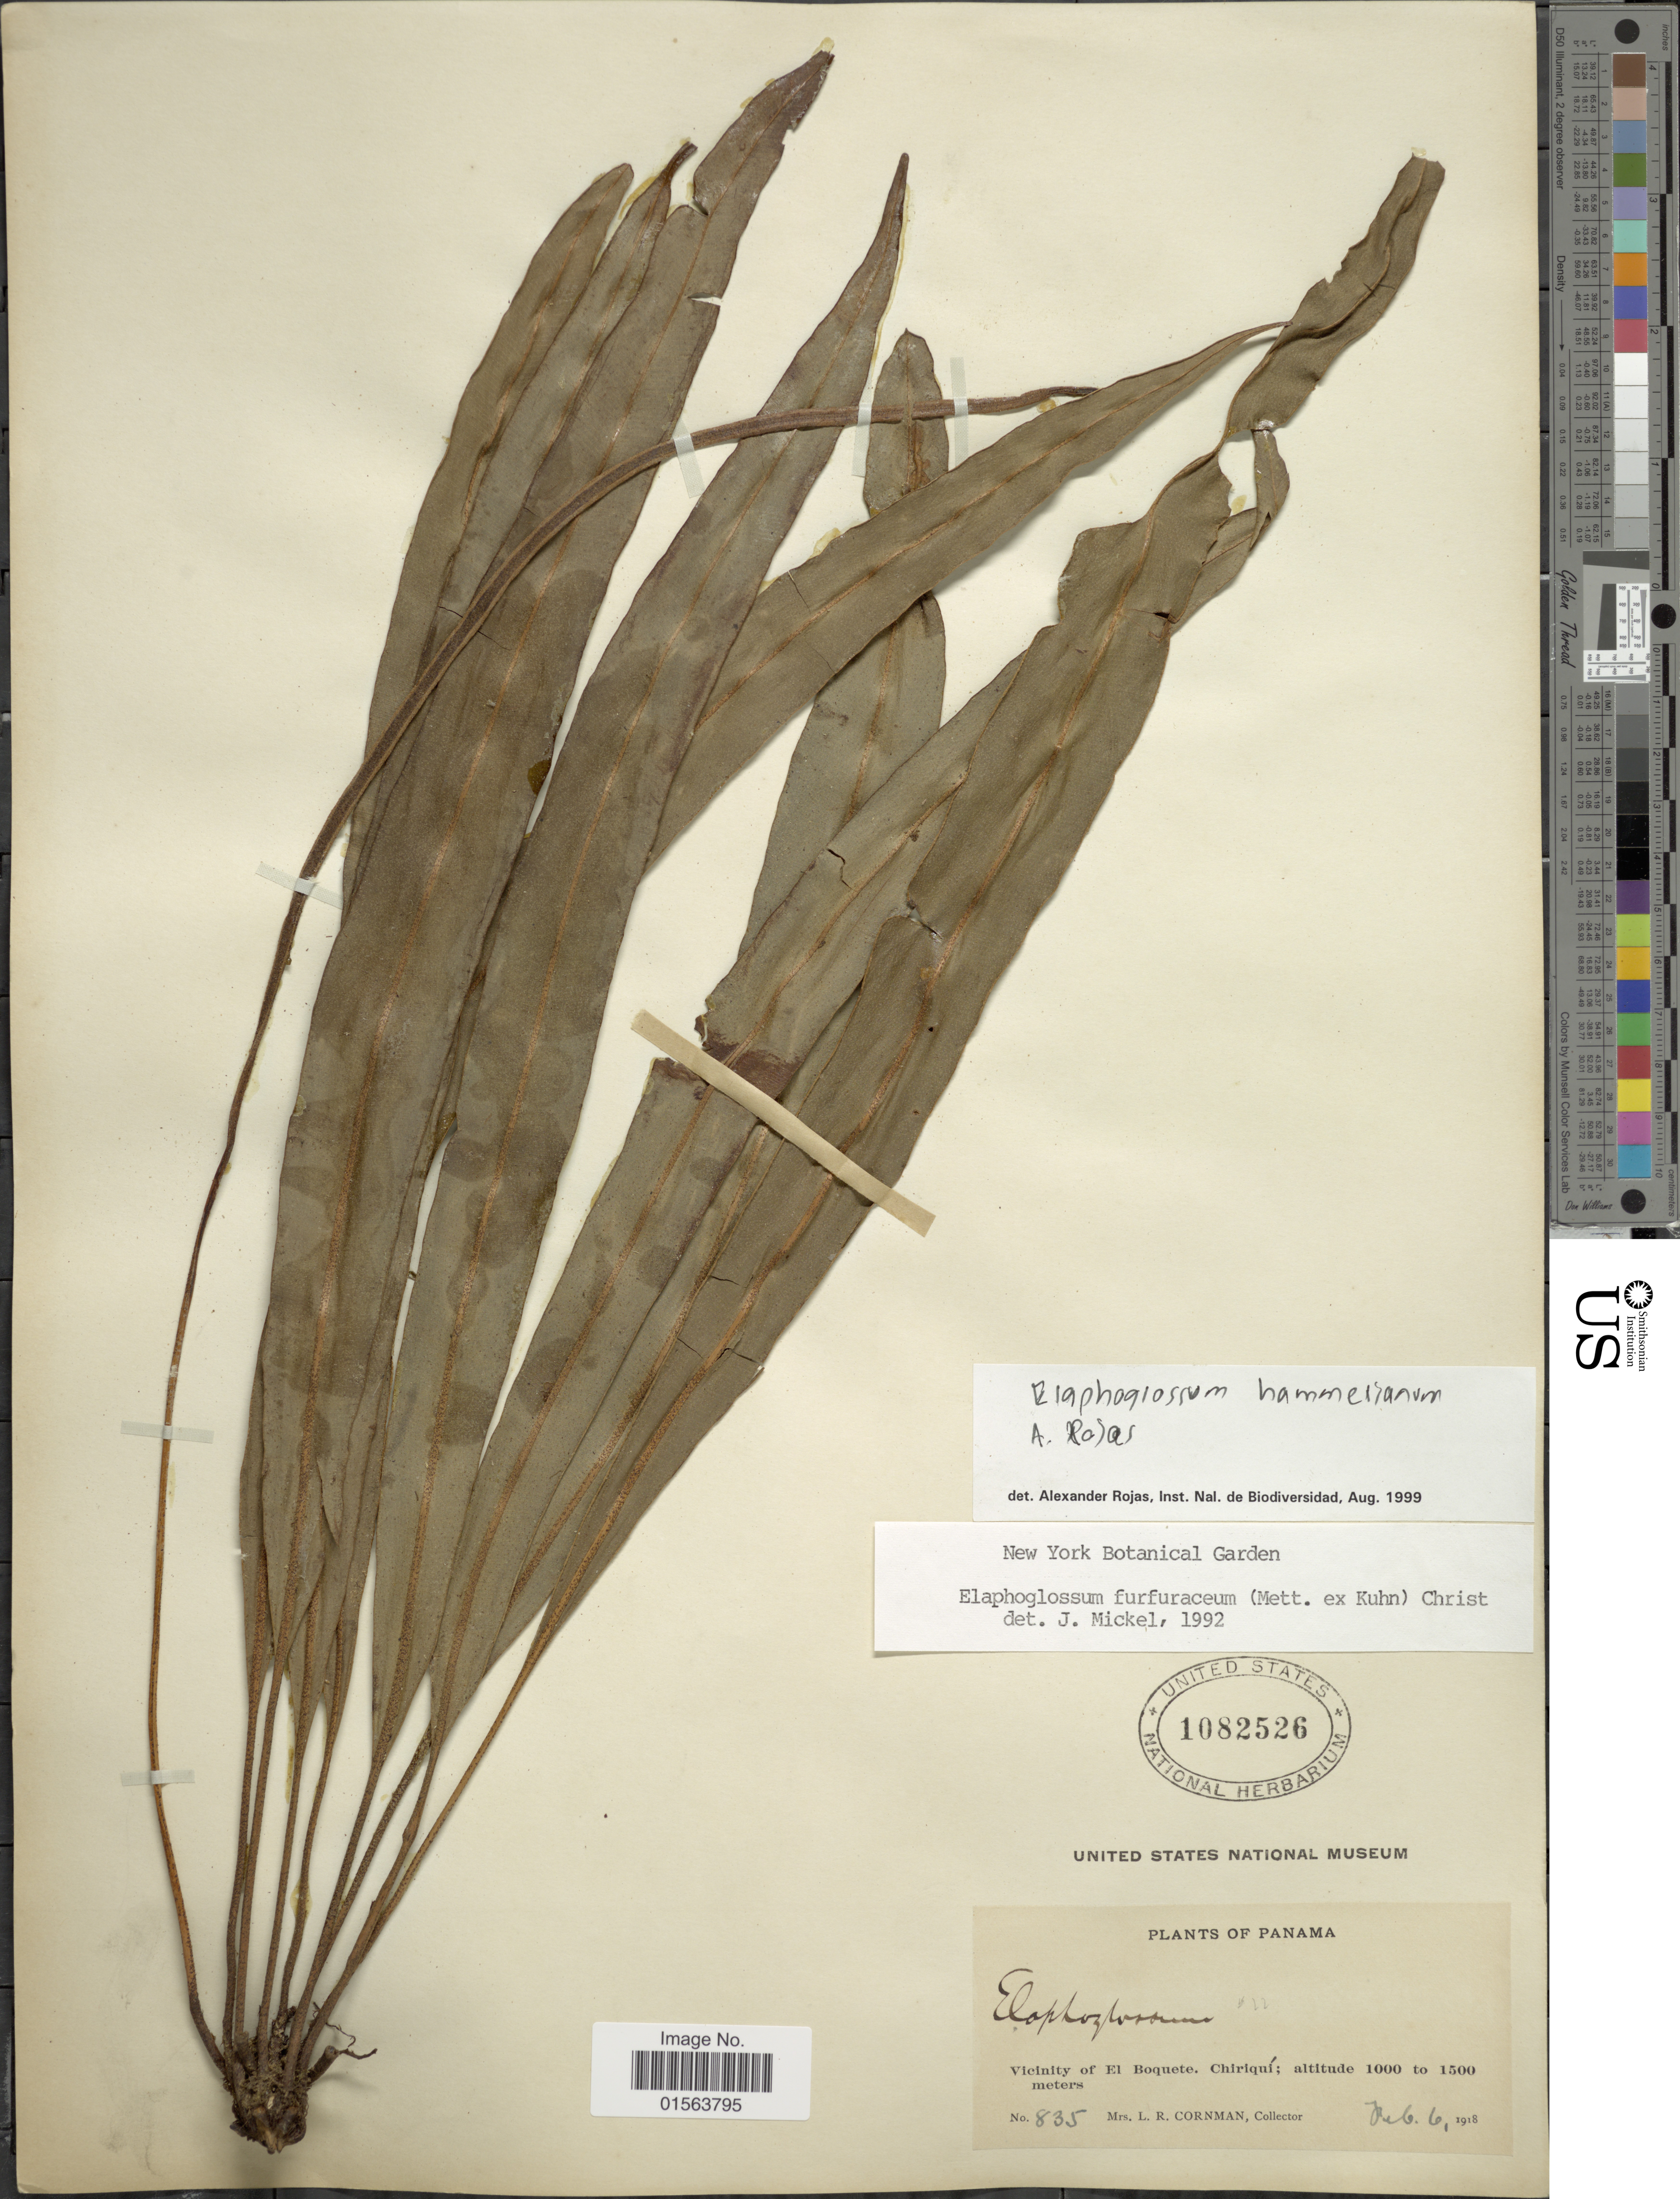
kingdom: Plantae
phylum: Tracheophyta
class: Polypodiopsida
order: Polypodiales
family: Dryopteridaceae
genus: Elaphoglossum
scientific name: Elaphoglossum hammelianum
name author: A. Rojas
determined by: Matos, F. B.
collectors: L. Cornman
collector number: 835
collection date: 1918-02-06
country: Panama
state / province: Chiriqui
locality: Vicinity of El Boquete, Chiriqui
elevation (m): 1000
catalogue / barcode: US 1082526